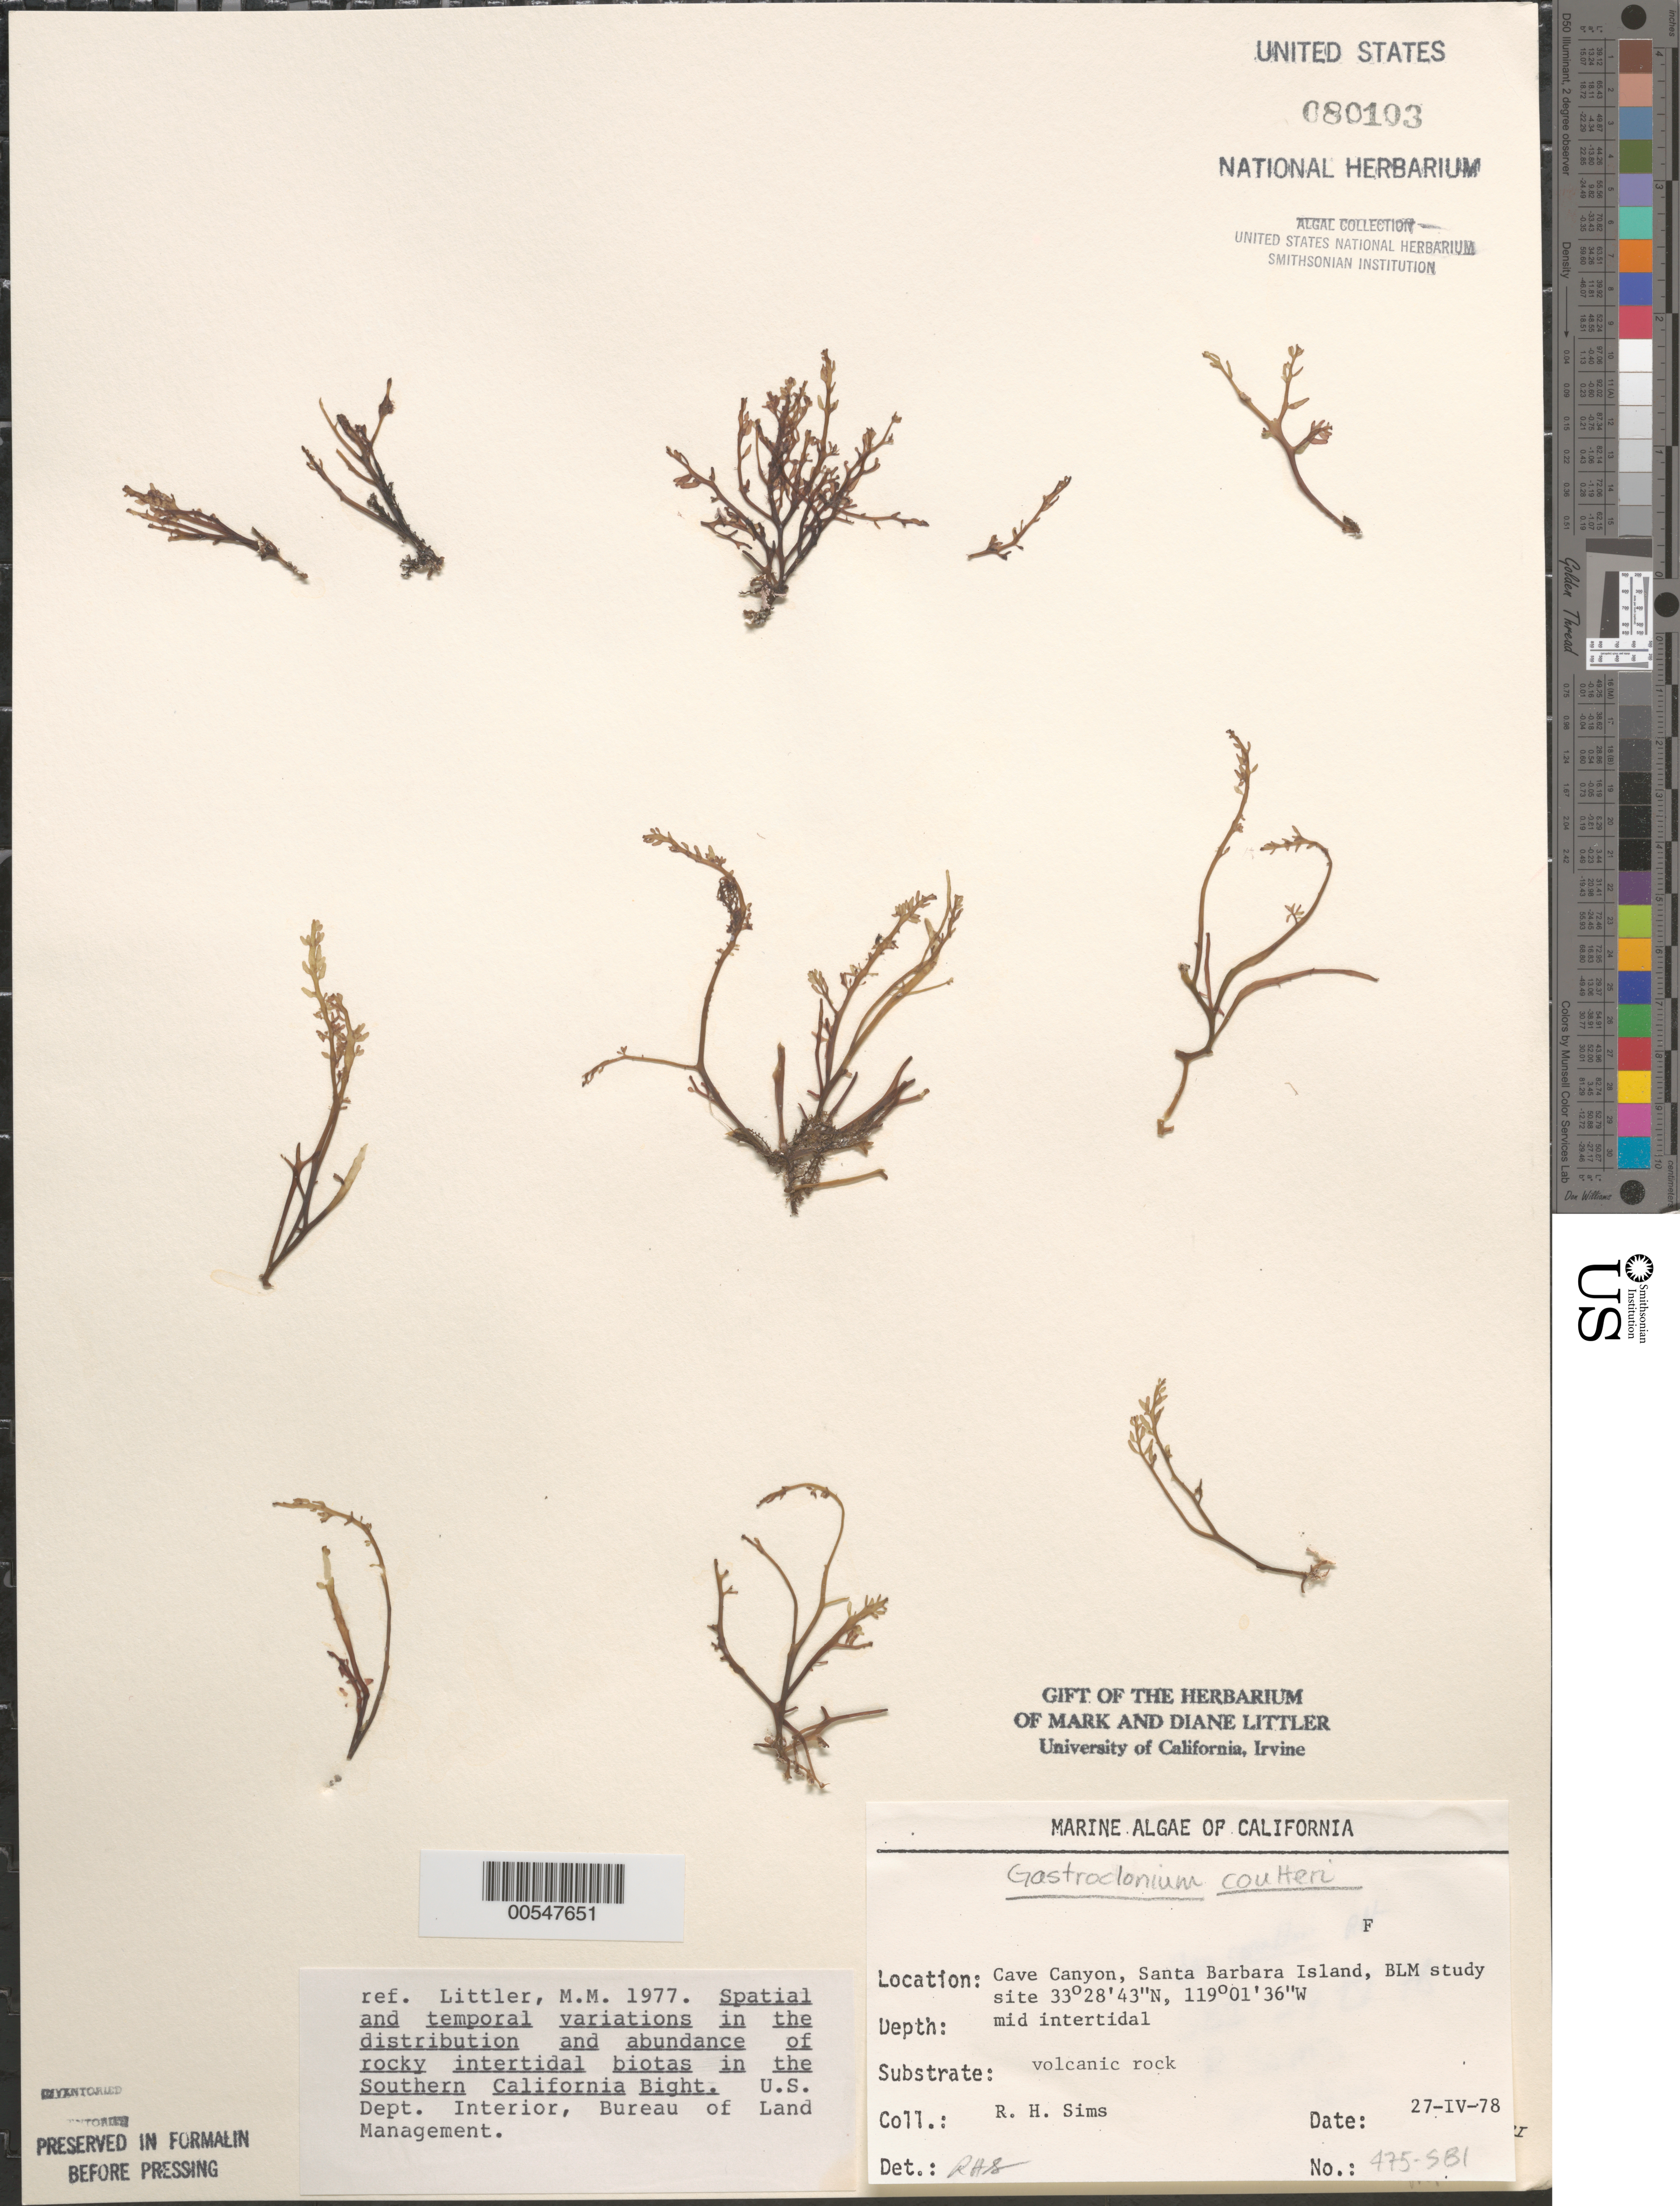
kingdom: Plantae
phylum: Rhodophyta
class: Florideophyceae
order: Gelidiales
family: Gelidiaceae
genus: Gelidium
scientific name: Gelidium coulteri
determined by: Sims, Robert H.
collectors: R. H. Sims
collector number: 475-SBI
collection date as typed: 27 Apr 1978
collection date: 1978-04-27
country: United States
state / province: California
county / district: Santa Barbara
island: Santa Barbara Island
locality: Cave Canyon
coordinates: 33 28' 43" N, 119 01' 36" W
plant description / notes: BLM-SOCALBIGHT Rocky Intertidal Survey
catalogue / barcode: US 80103